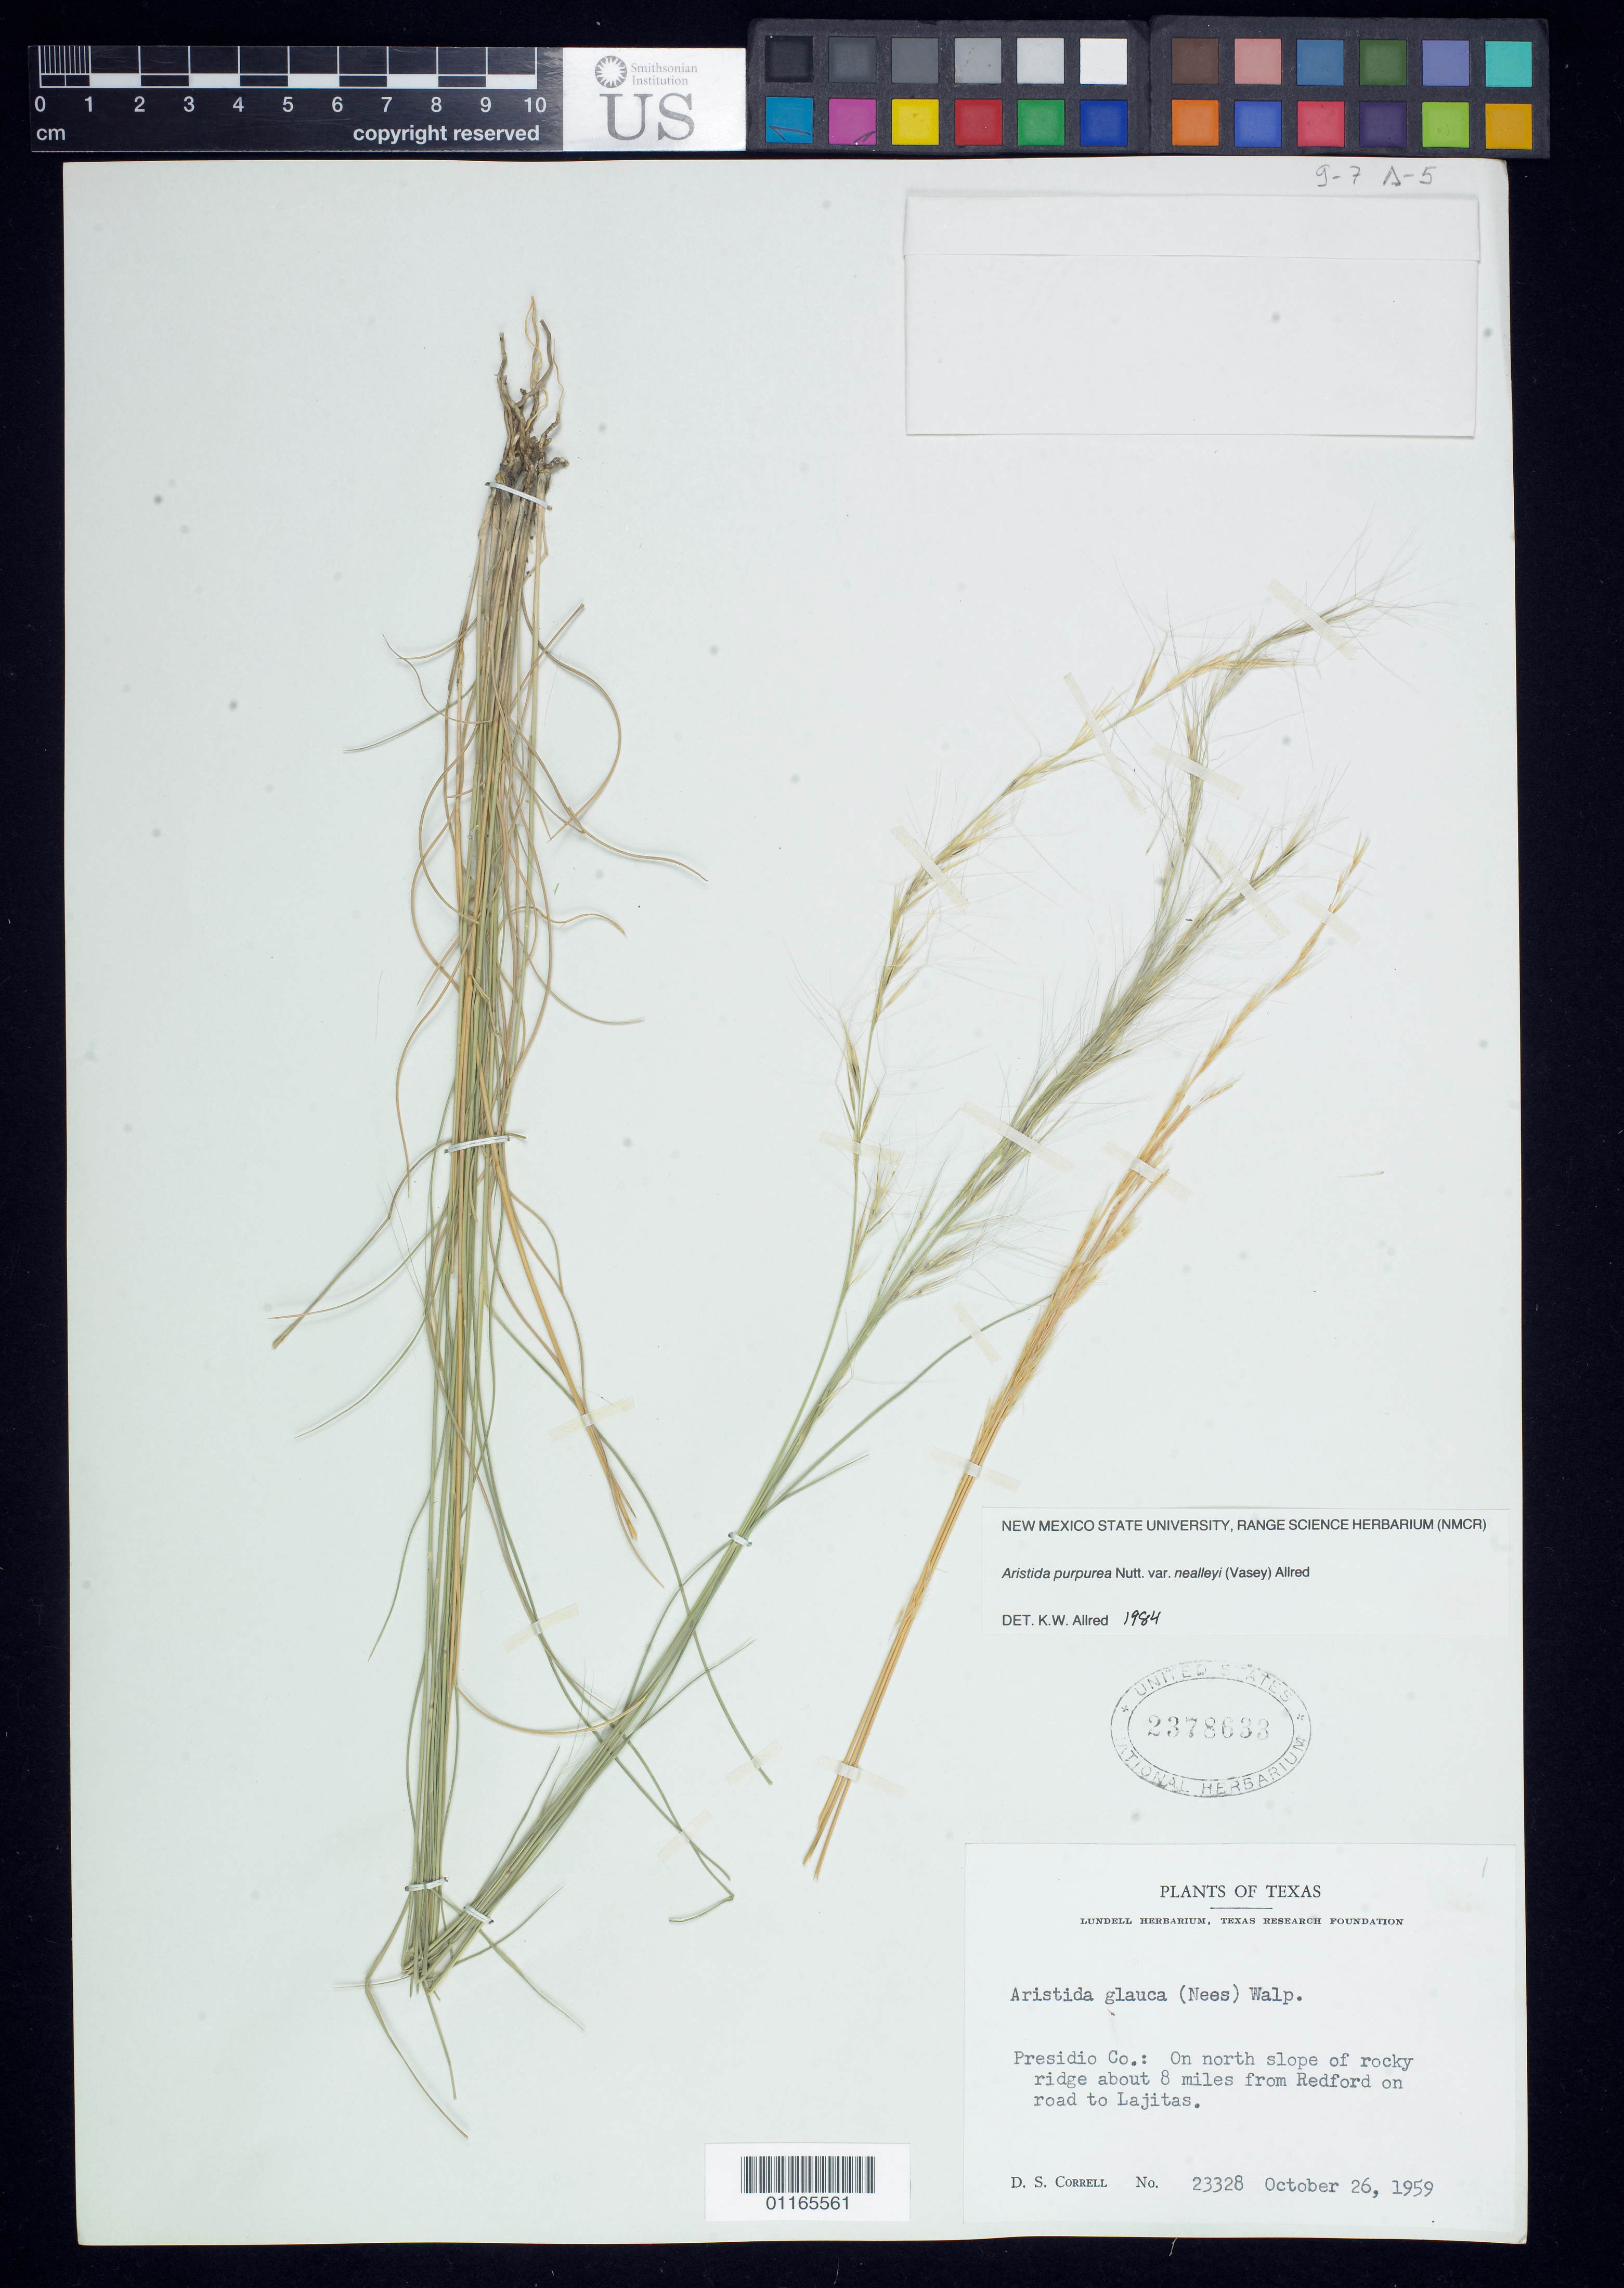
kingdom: Plantae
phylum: Tracheophyta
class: Liliopsida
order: Poales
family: Poaceae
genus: Aristida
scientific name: Aristida purpurea var. nealleyi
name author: (Vasey) Allred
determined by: Allred, Kelly W., Director & Curator (NMCR), New Mexico State University (UNITED STATES)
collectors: D. S. Correll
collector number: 23328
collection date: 1959-10-26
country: United States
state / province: Texas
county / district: Presidio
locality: On north slope of rocky ridge about 8 miles from Redford on road to Lajitas.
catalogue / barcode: US 2378633